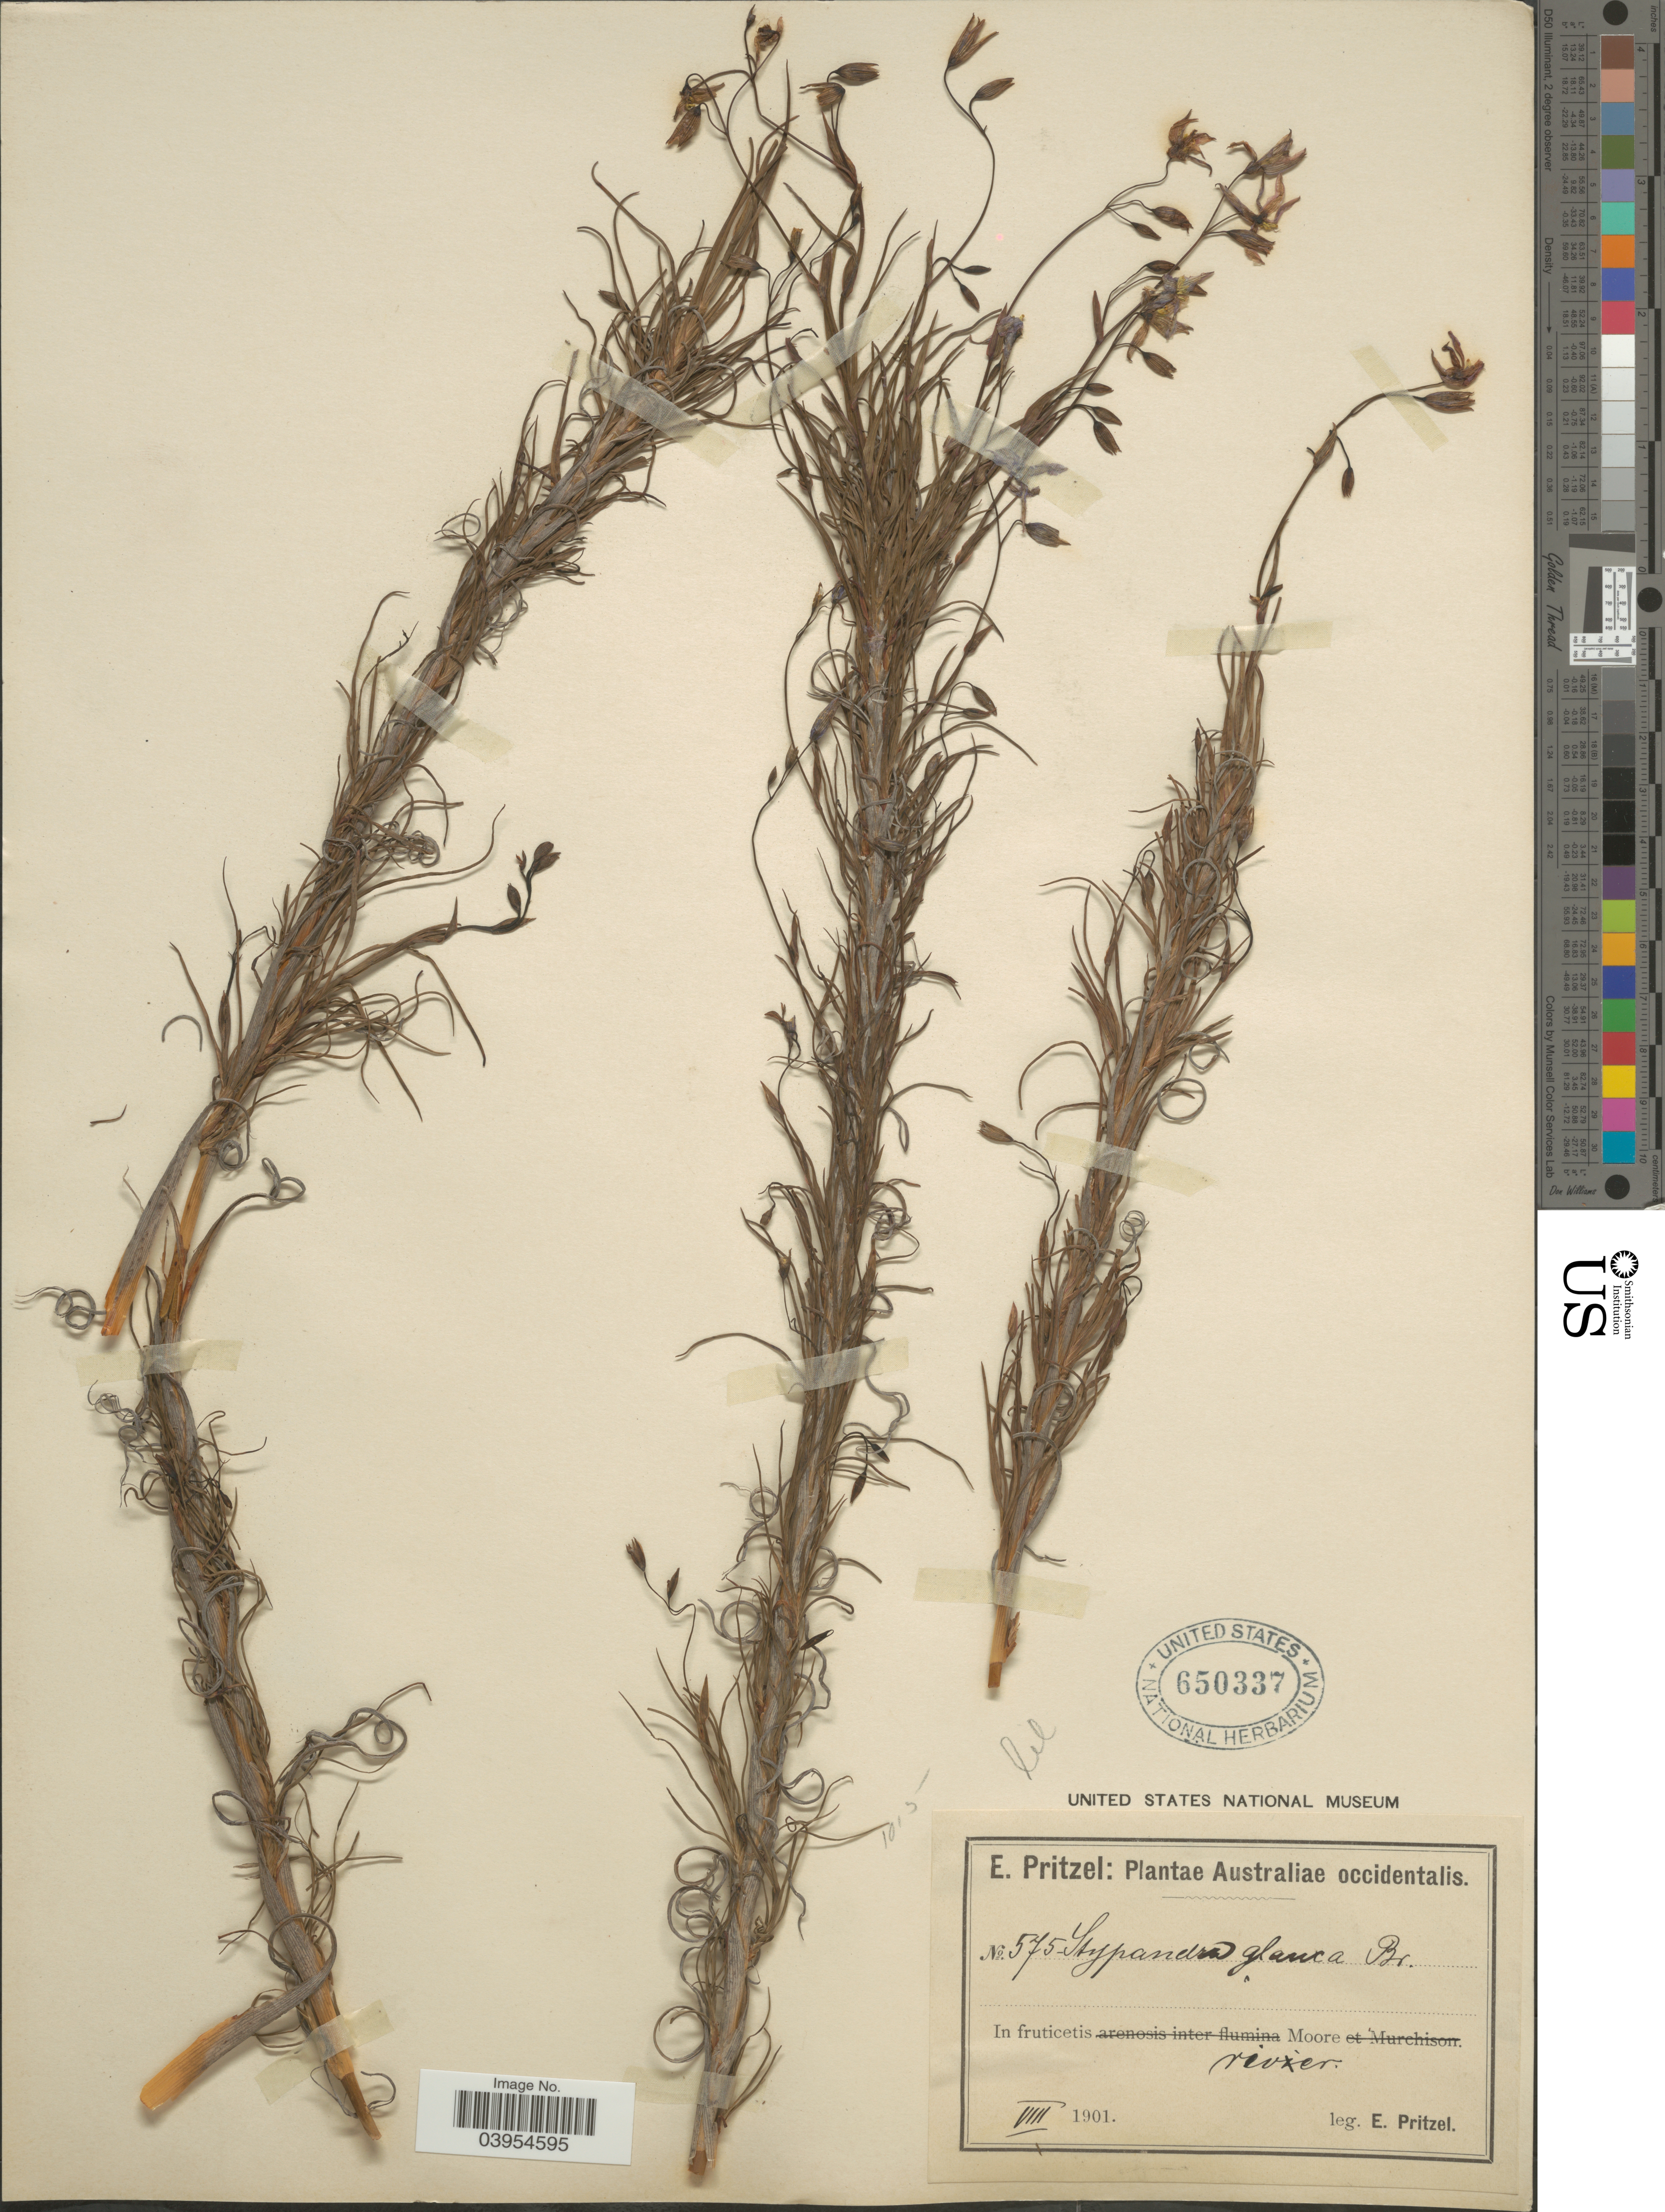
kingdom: Plantae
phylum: Tracheophyta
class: Liliopsida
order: Asparagales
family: Asphodelaceae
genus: Stypandra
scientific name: Stypandra glauca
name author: R. Br.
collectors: E. G. Pritzel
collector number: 575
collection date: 1901-08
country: Australia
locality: Australiae occidentalis. In fruticetis Moore river.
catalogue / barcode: US 650337